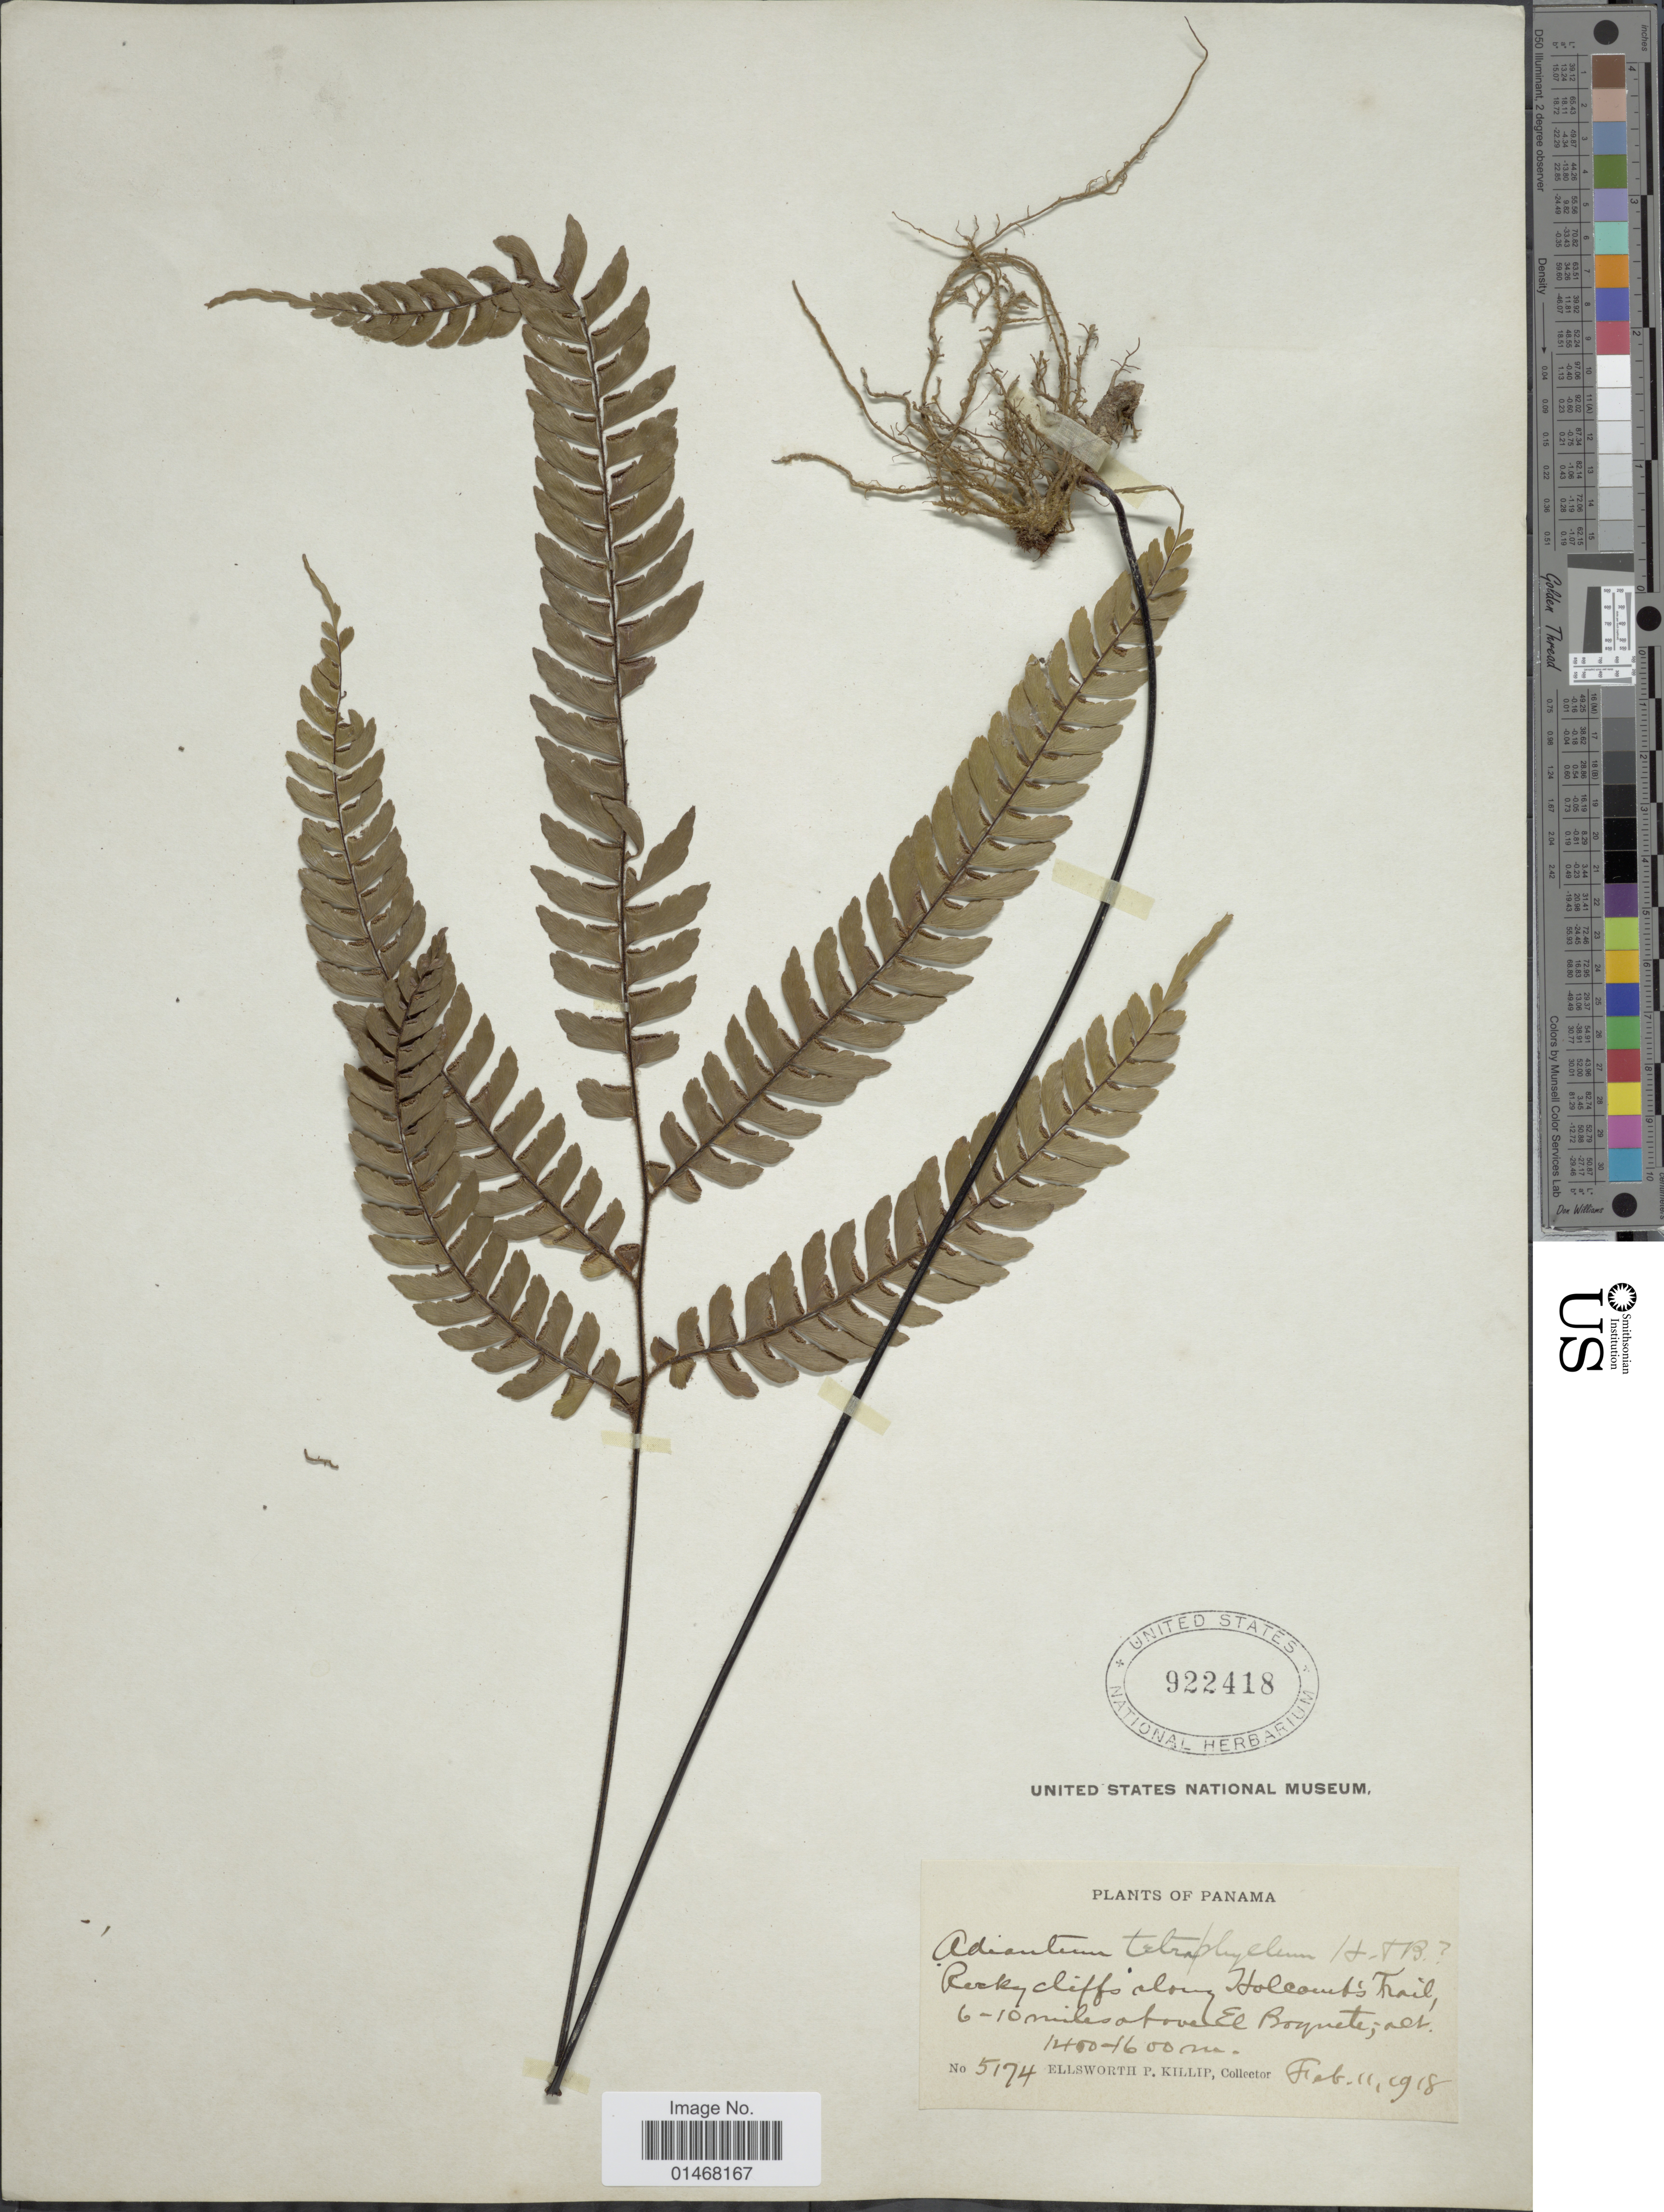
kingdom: Plantae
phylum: Tracheophyta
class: Polypodiopsida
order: Polypodiales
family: Pteridaceae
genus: Adiantum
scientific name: Adiantum tetraphyllum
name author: Humb. & Bonpl. ex Willd.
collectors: E. P. Killip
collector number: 5174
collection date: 1918-02-11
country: Panama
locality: Rocky cliffs along Holcomb's Trail, 6-10 miles about El Boquete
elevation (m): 1400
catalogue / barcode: US 922418